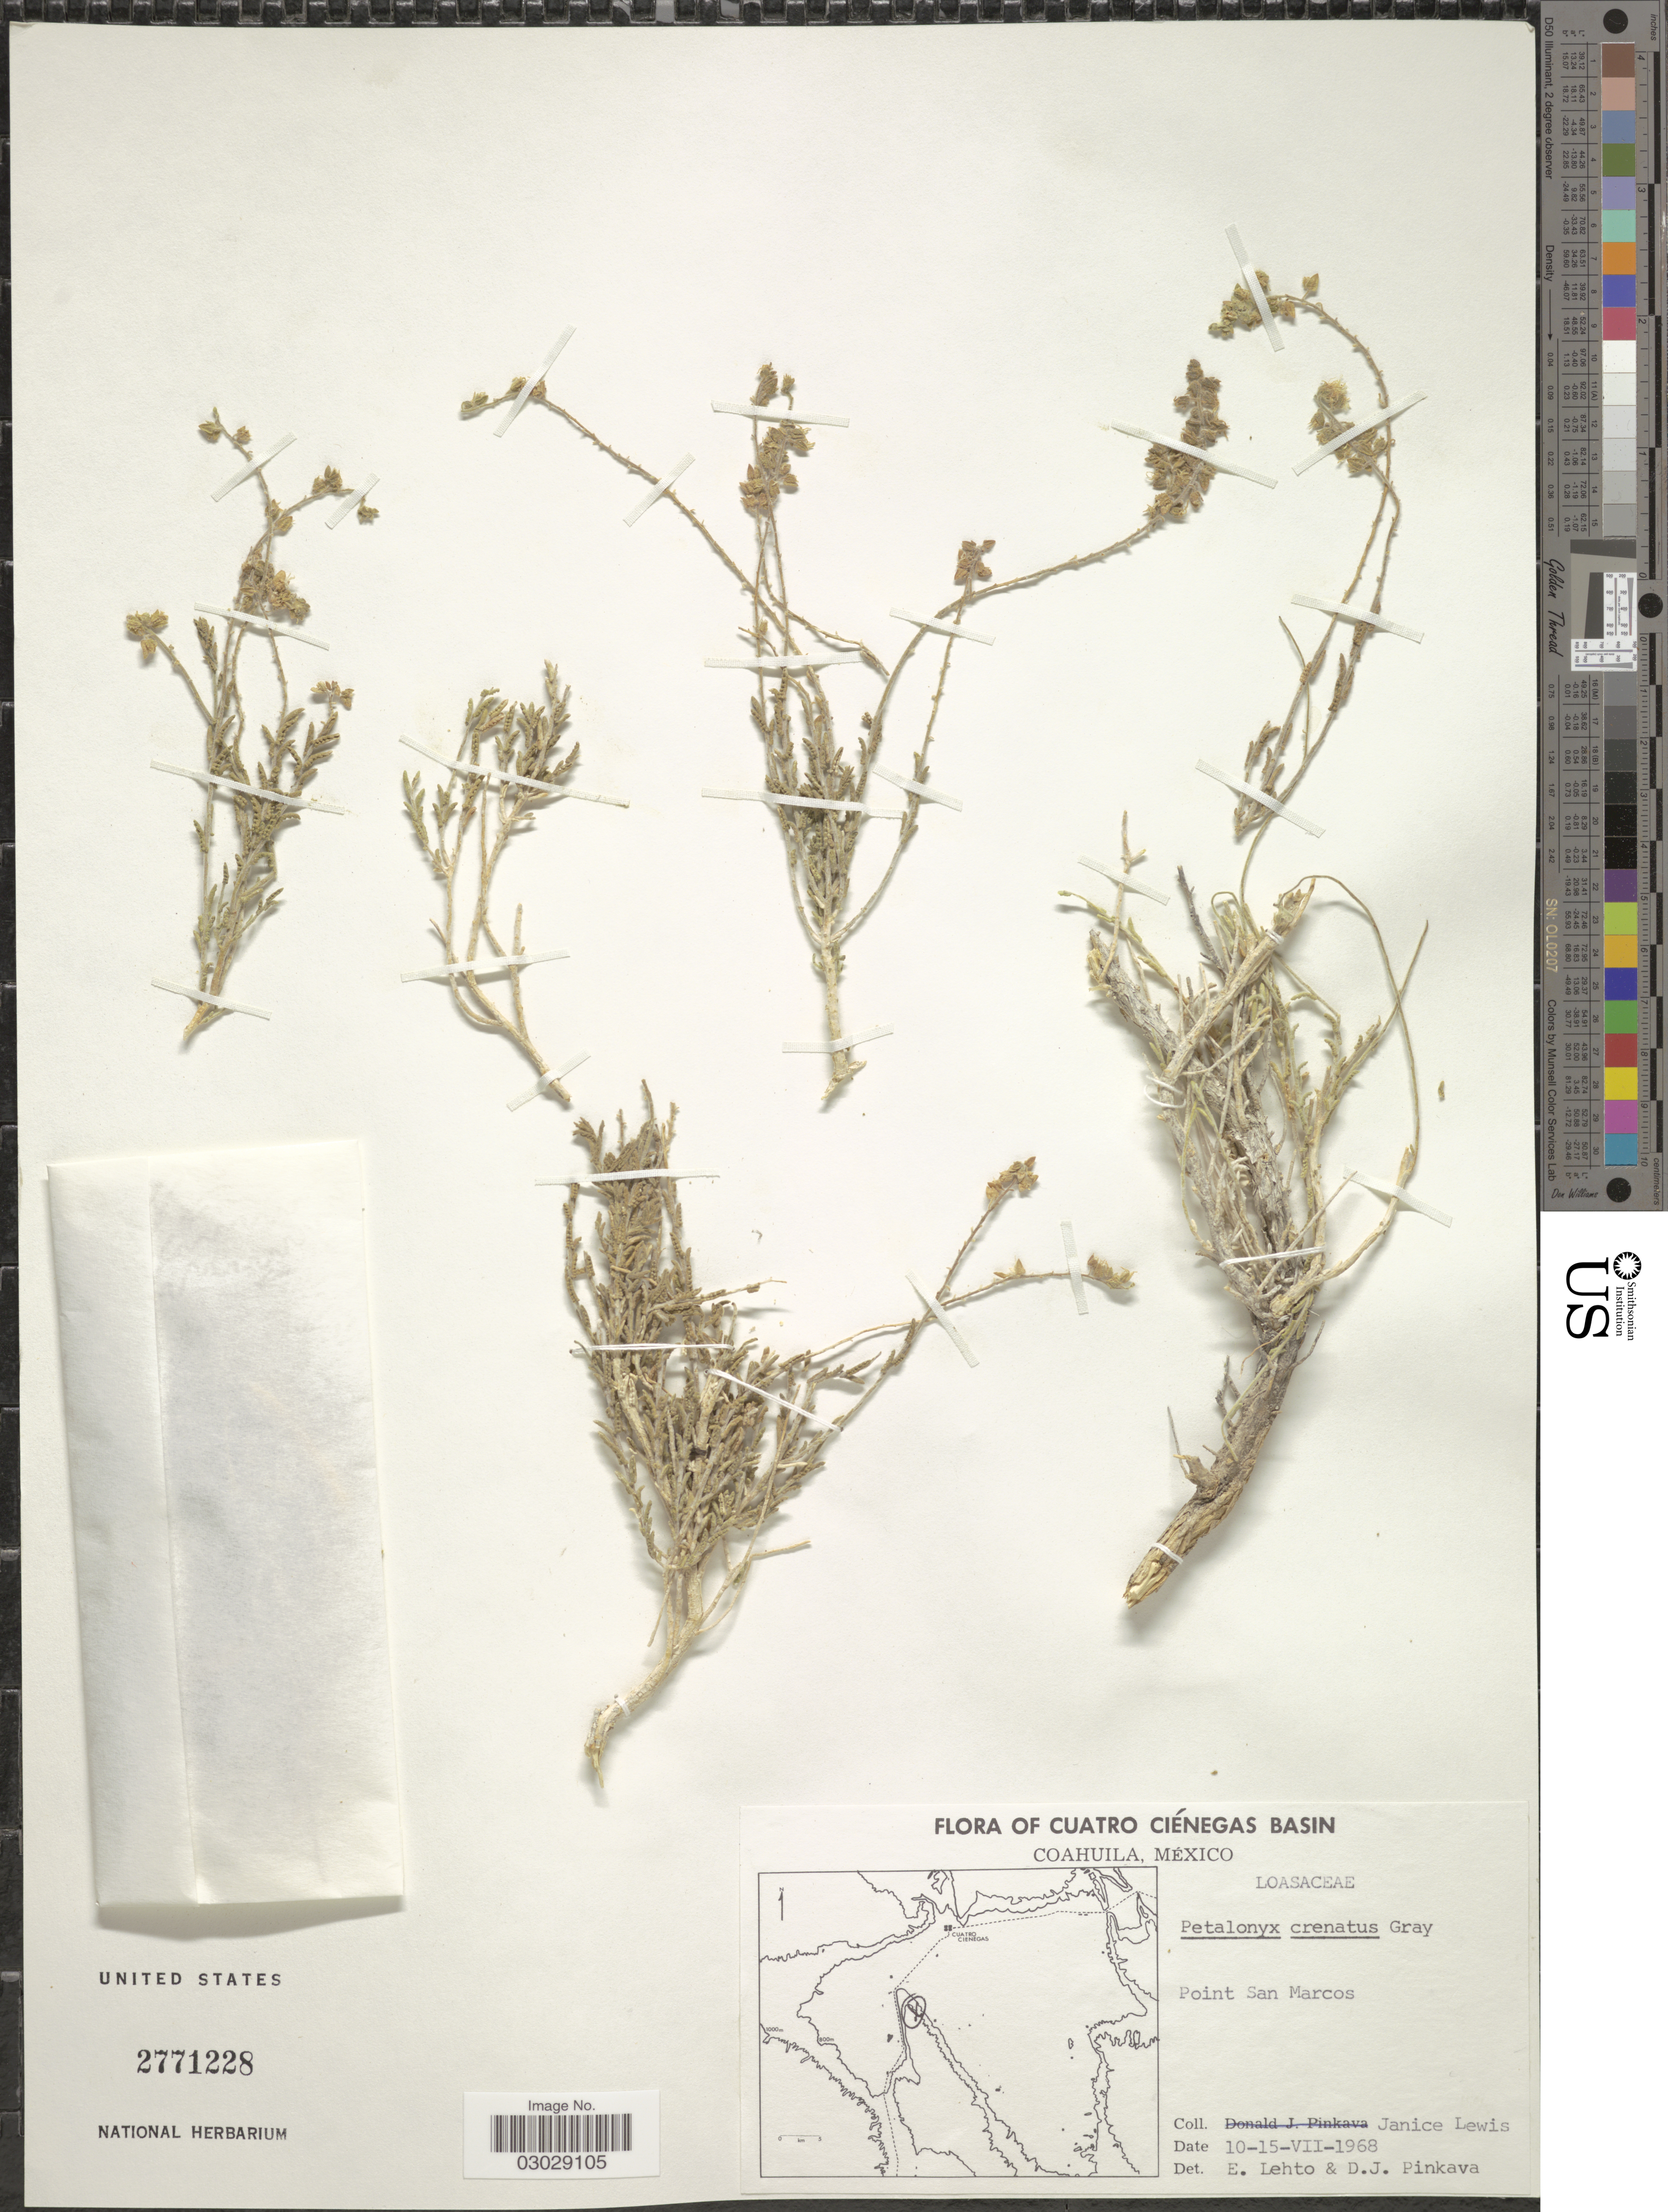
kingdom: Plantae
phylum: Tracheophyta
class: Magnoliopsida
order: Cornales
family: Loasaceae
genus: Petalonyx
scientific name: Petalonyx crenatus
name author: A. Gray in S. Watson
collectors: J. Lewis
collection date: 1968-07-10/1968-07-15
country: Mexico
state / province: Coahuila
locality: Cuatro Ciénegas Basin. Point San Marcos.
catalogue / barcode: US 2771228